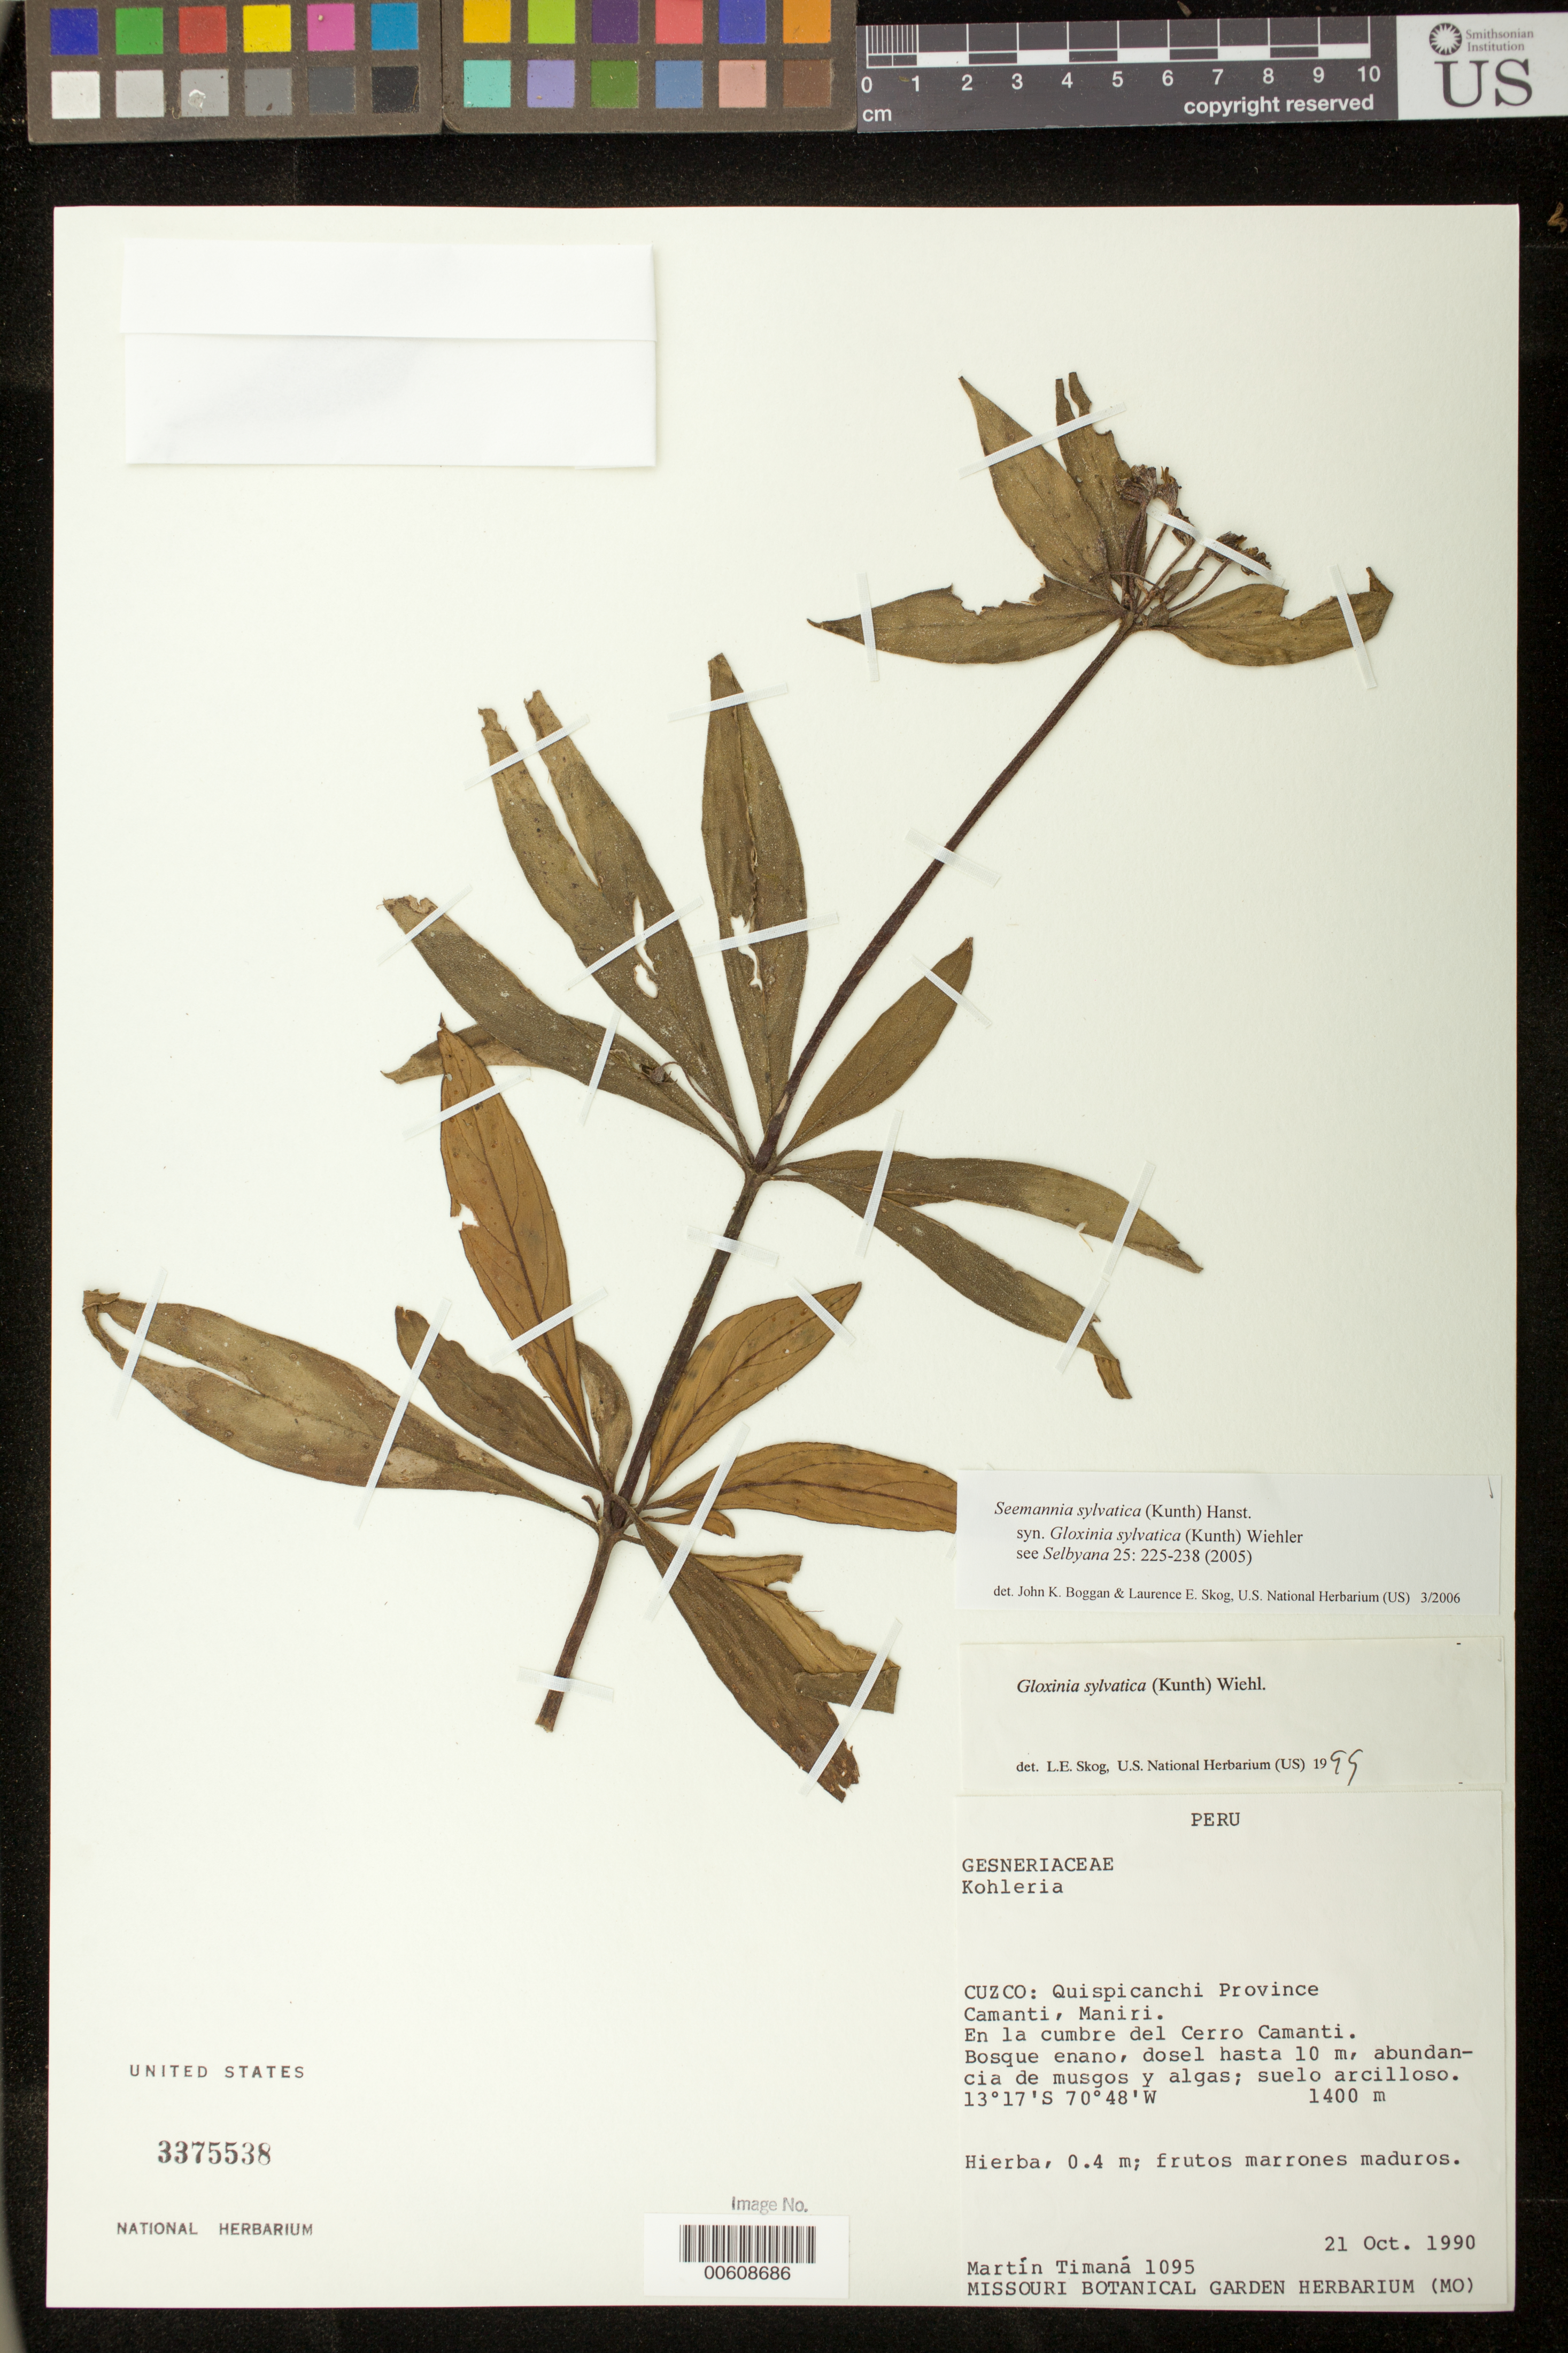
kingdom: Plantae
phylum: Tracheophyta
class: Magnoliopsida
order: Lamiales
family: Gesneriaceae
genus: Seemannia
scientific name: Seemannia sylvatica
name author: (Kunth) Hanst.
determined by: Boggan, J. K.; Skog, L. E.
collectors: M. E. Timaná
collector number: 1095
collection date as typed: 21 Oct 1990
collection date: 1990-10-21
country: Peru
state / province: Cusco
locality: Prov. Quispicanchi; Camanti, Maniri, en la cumbre del Cerro Camanti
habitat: Bosque enano, dosel hasta 10 m, abundancia de musgos y algas; suelo arcilloso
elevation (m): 1400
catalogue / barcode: US 3375538